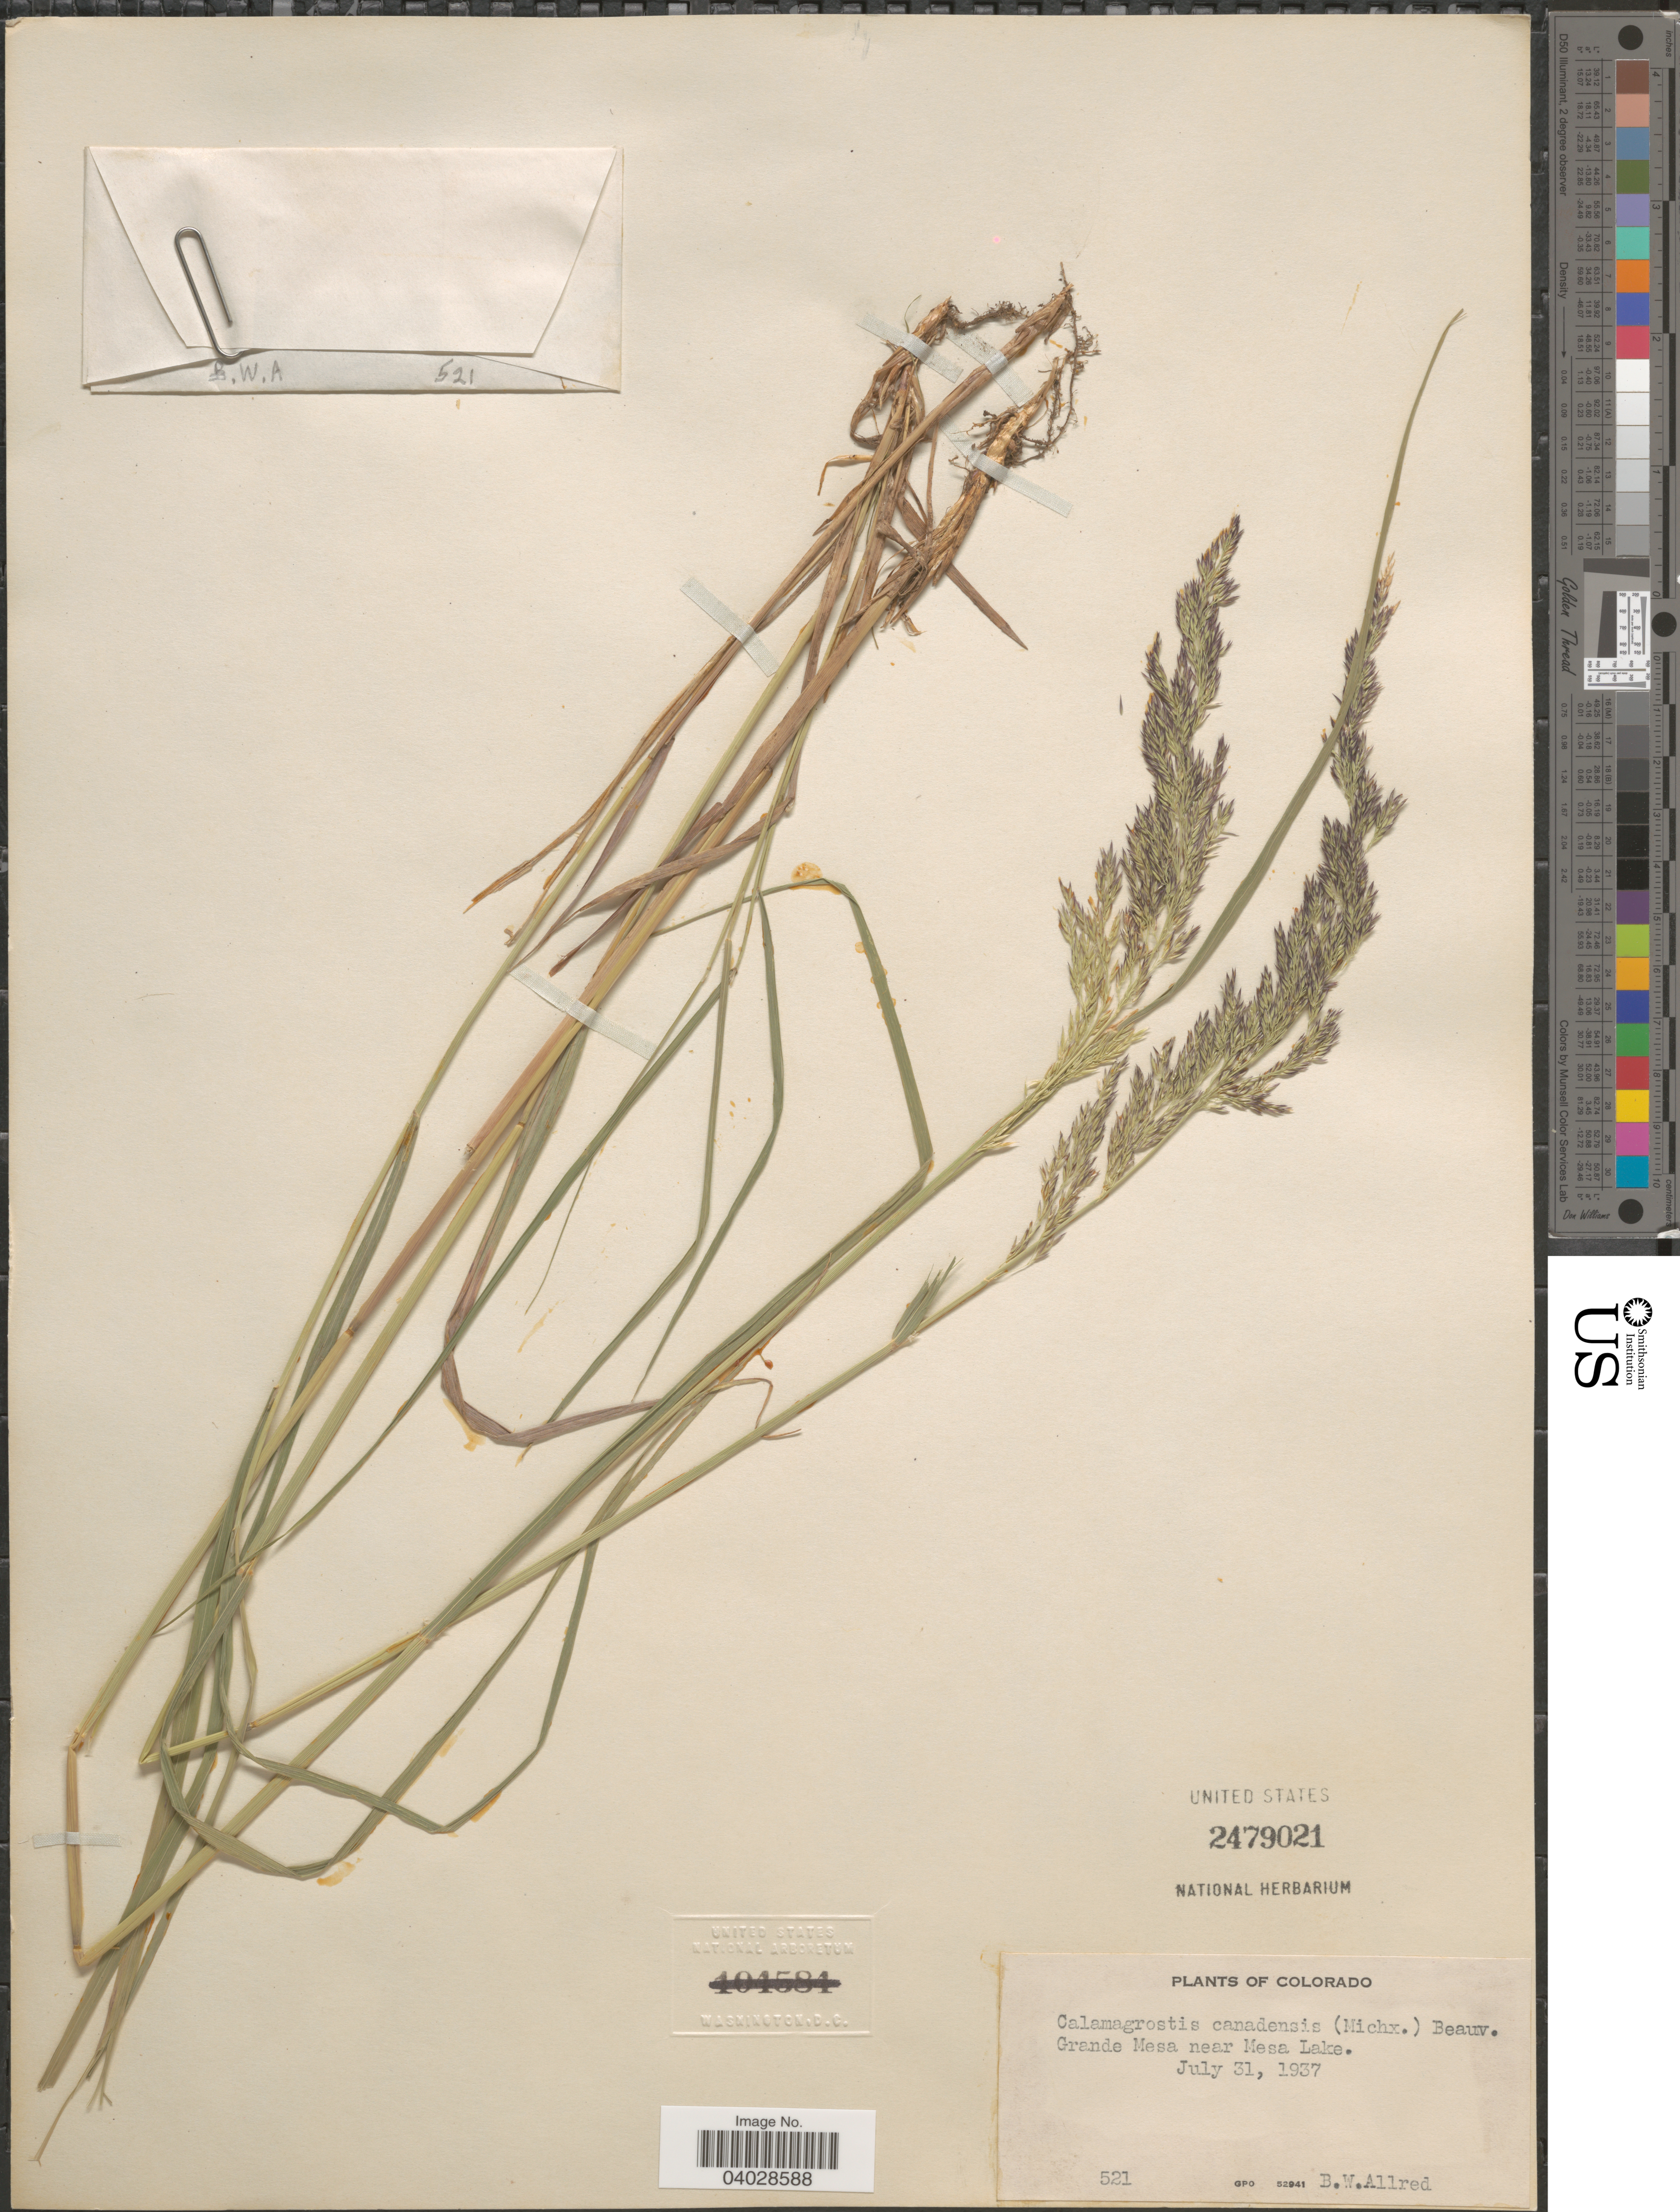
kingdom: Plantae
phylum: Tracheophyta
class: Liliopsida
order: Poales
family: Poaceae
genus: Calamagrostis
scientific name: Calamagrostis canadensis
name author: (Michx.) P. Beauv.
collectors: B. Allred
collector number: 521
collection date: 1937-07-31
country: United States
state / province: Colorado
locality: Grande Mesa near Mesa Lake.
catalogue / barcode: US 2479021